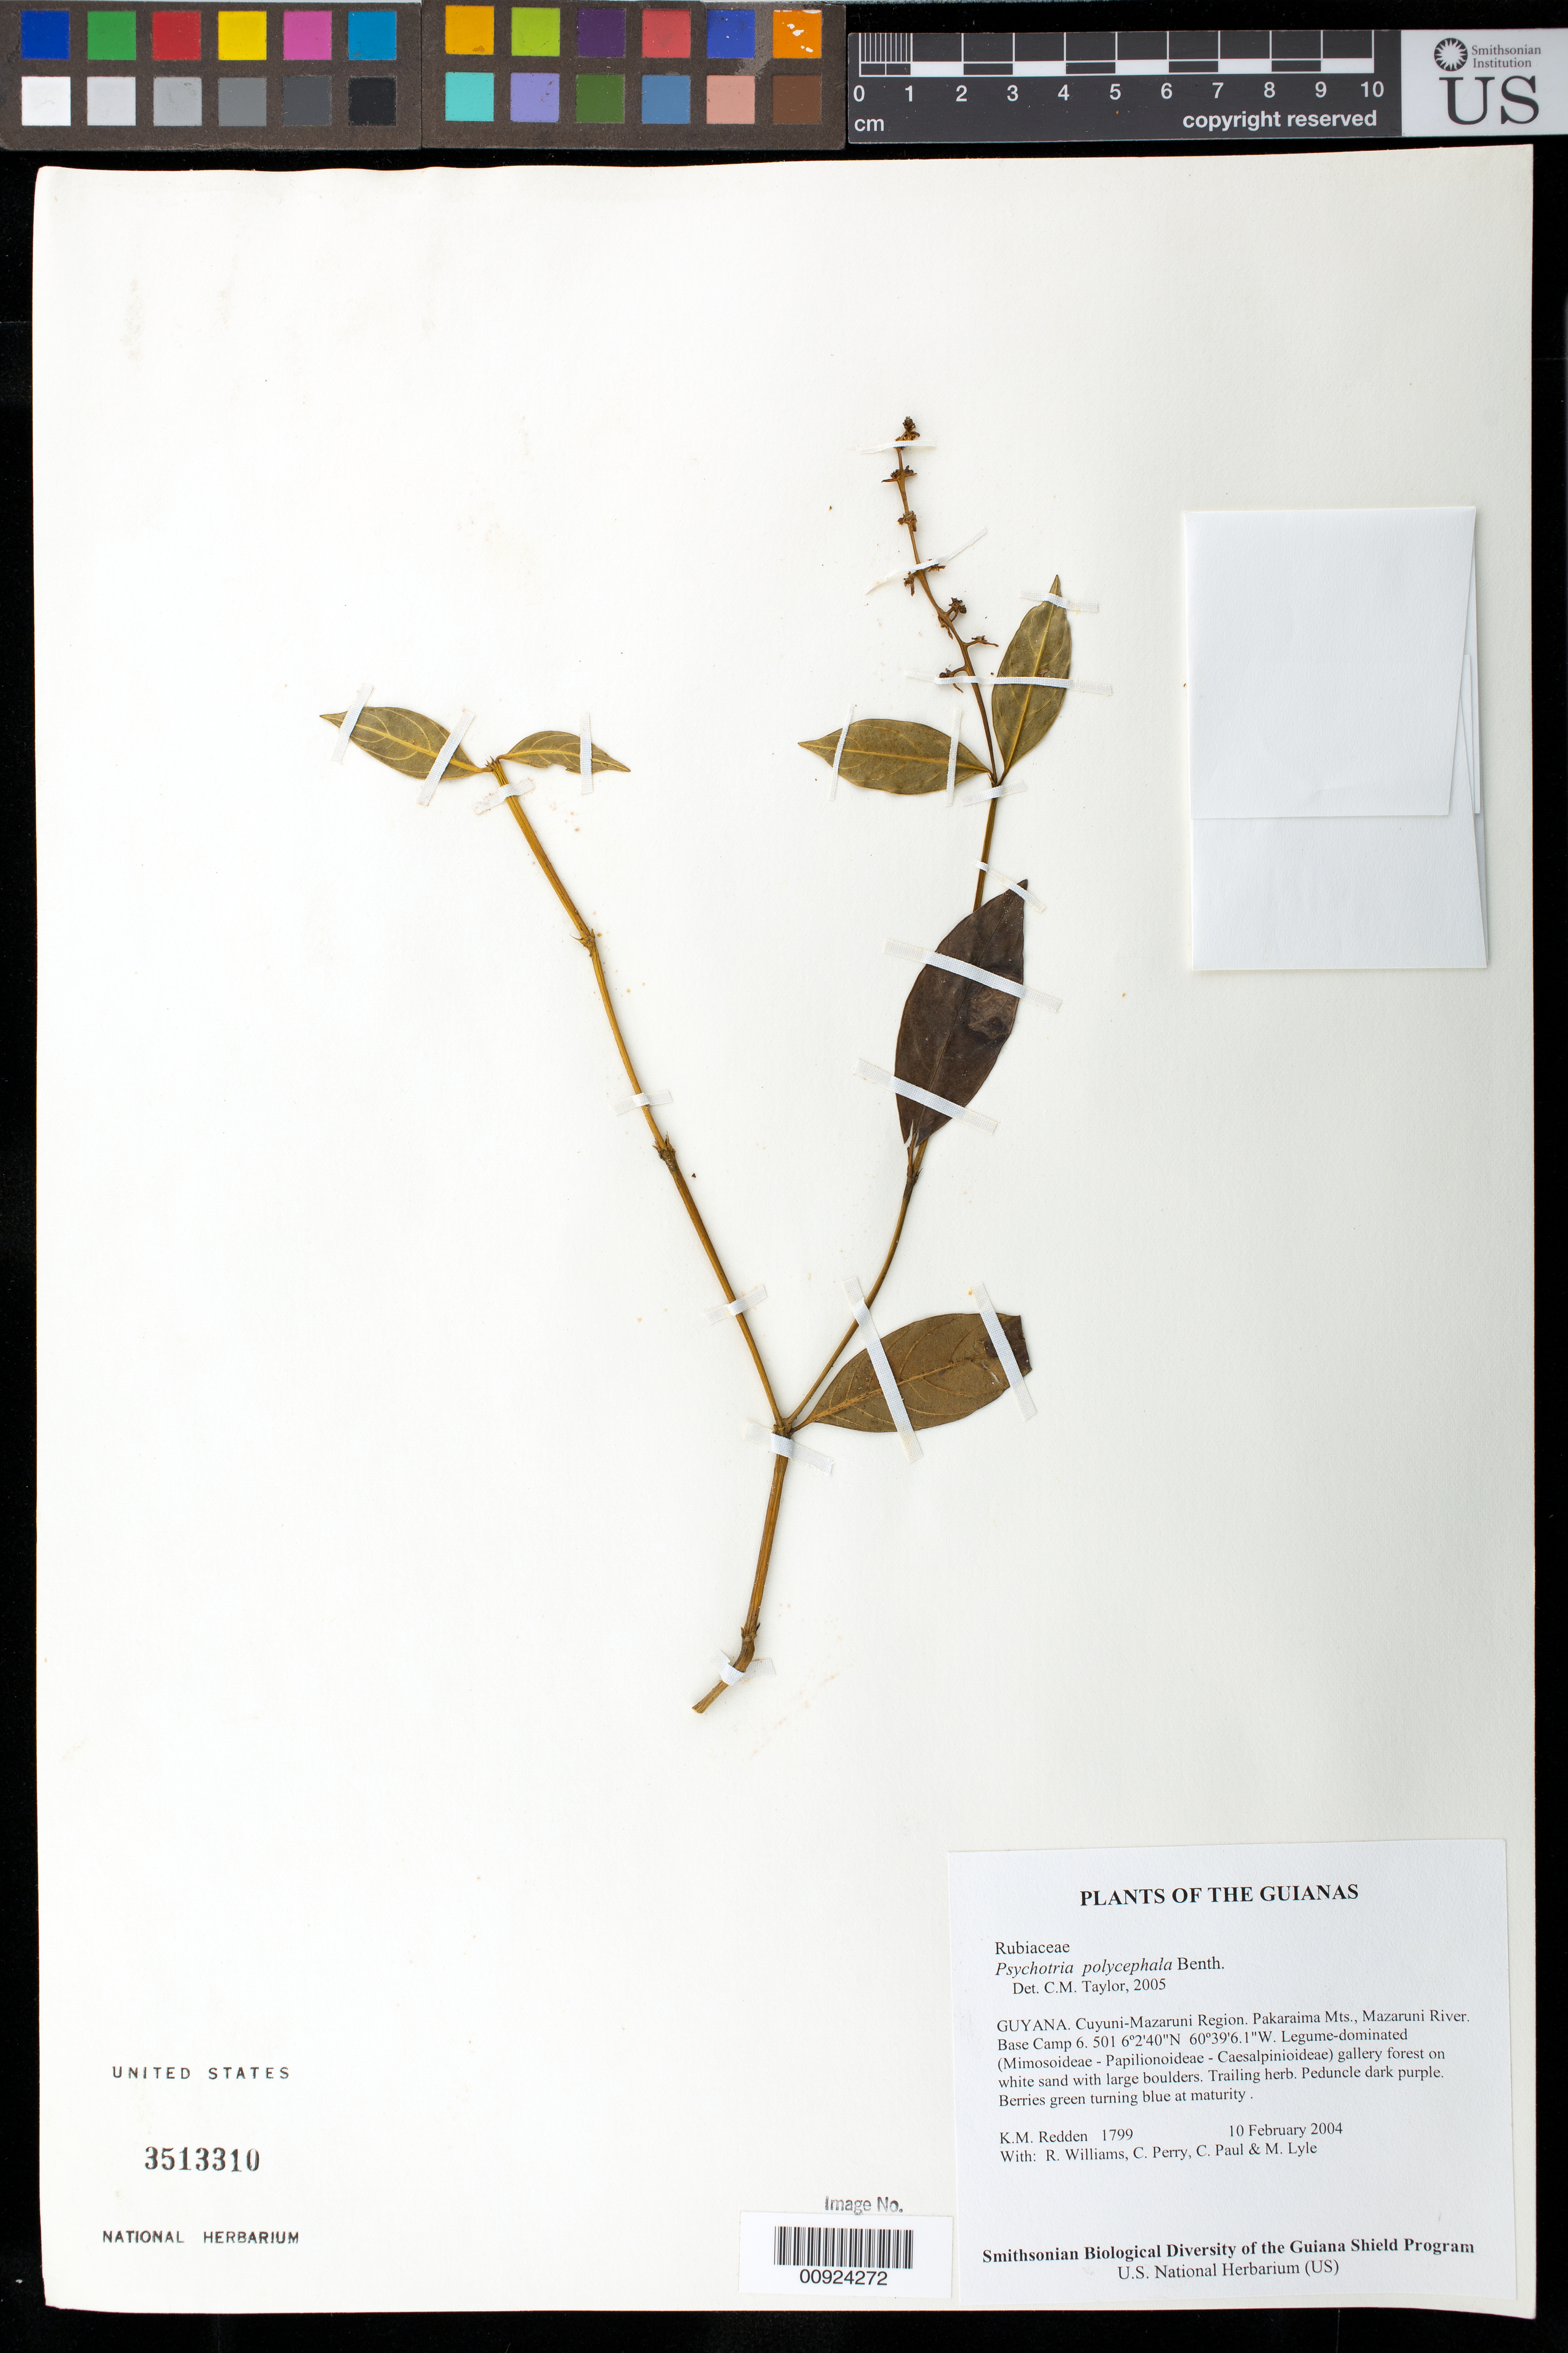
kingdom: Plantae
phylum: Tracheophyta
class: Magnoliopsida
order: Gentianales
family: Rubiaceae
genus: Palicourea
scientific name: Palicourea polycephala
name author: (Benth.) Delprete & J.H. Kirkbr.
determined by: Kirkbride, J. H., Jr.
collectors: K. M. Redden, R. Williams, C. Perry, C. Paul & M. Lyle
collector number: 1799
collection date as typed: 10 February 2004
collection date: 2004-02-10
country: Guyana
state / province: Cuyuni-Mazaruni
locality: Pakaraima Mts., Mazaruni River. Base Camp 6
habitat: Legume-dominated (Mimosoideae - Papilionoideae - Caesalpinioideae) gallery forest on white sand with large boulders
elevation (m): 501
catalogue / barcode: US 3513310